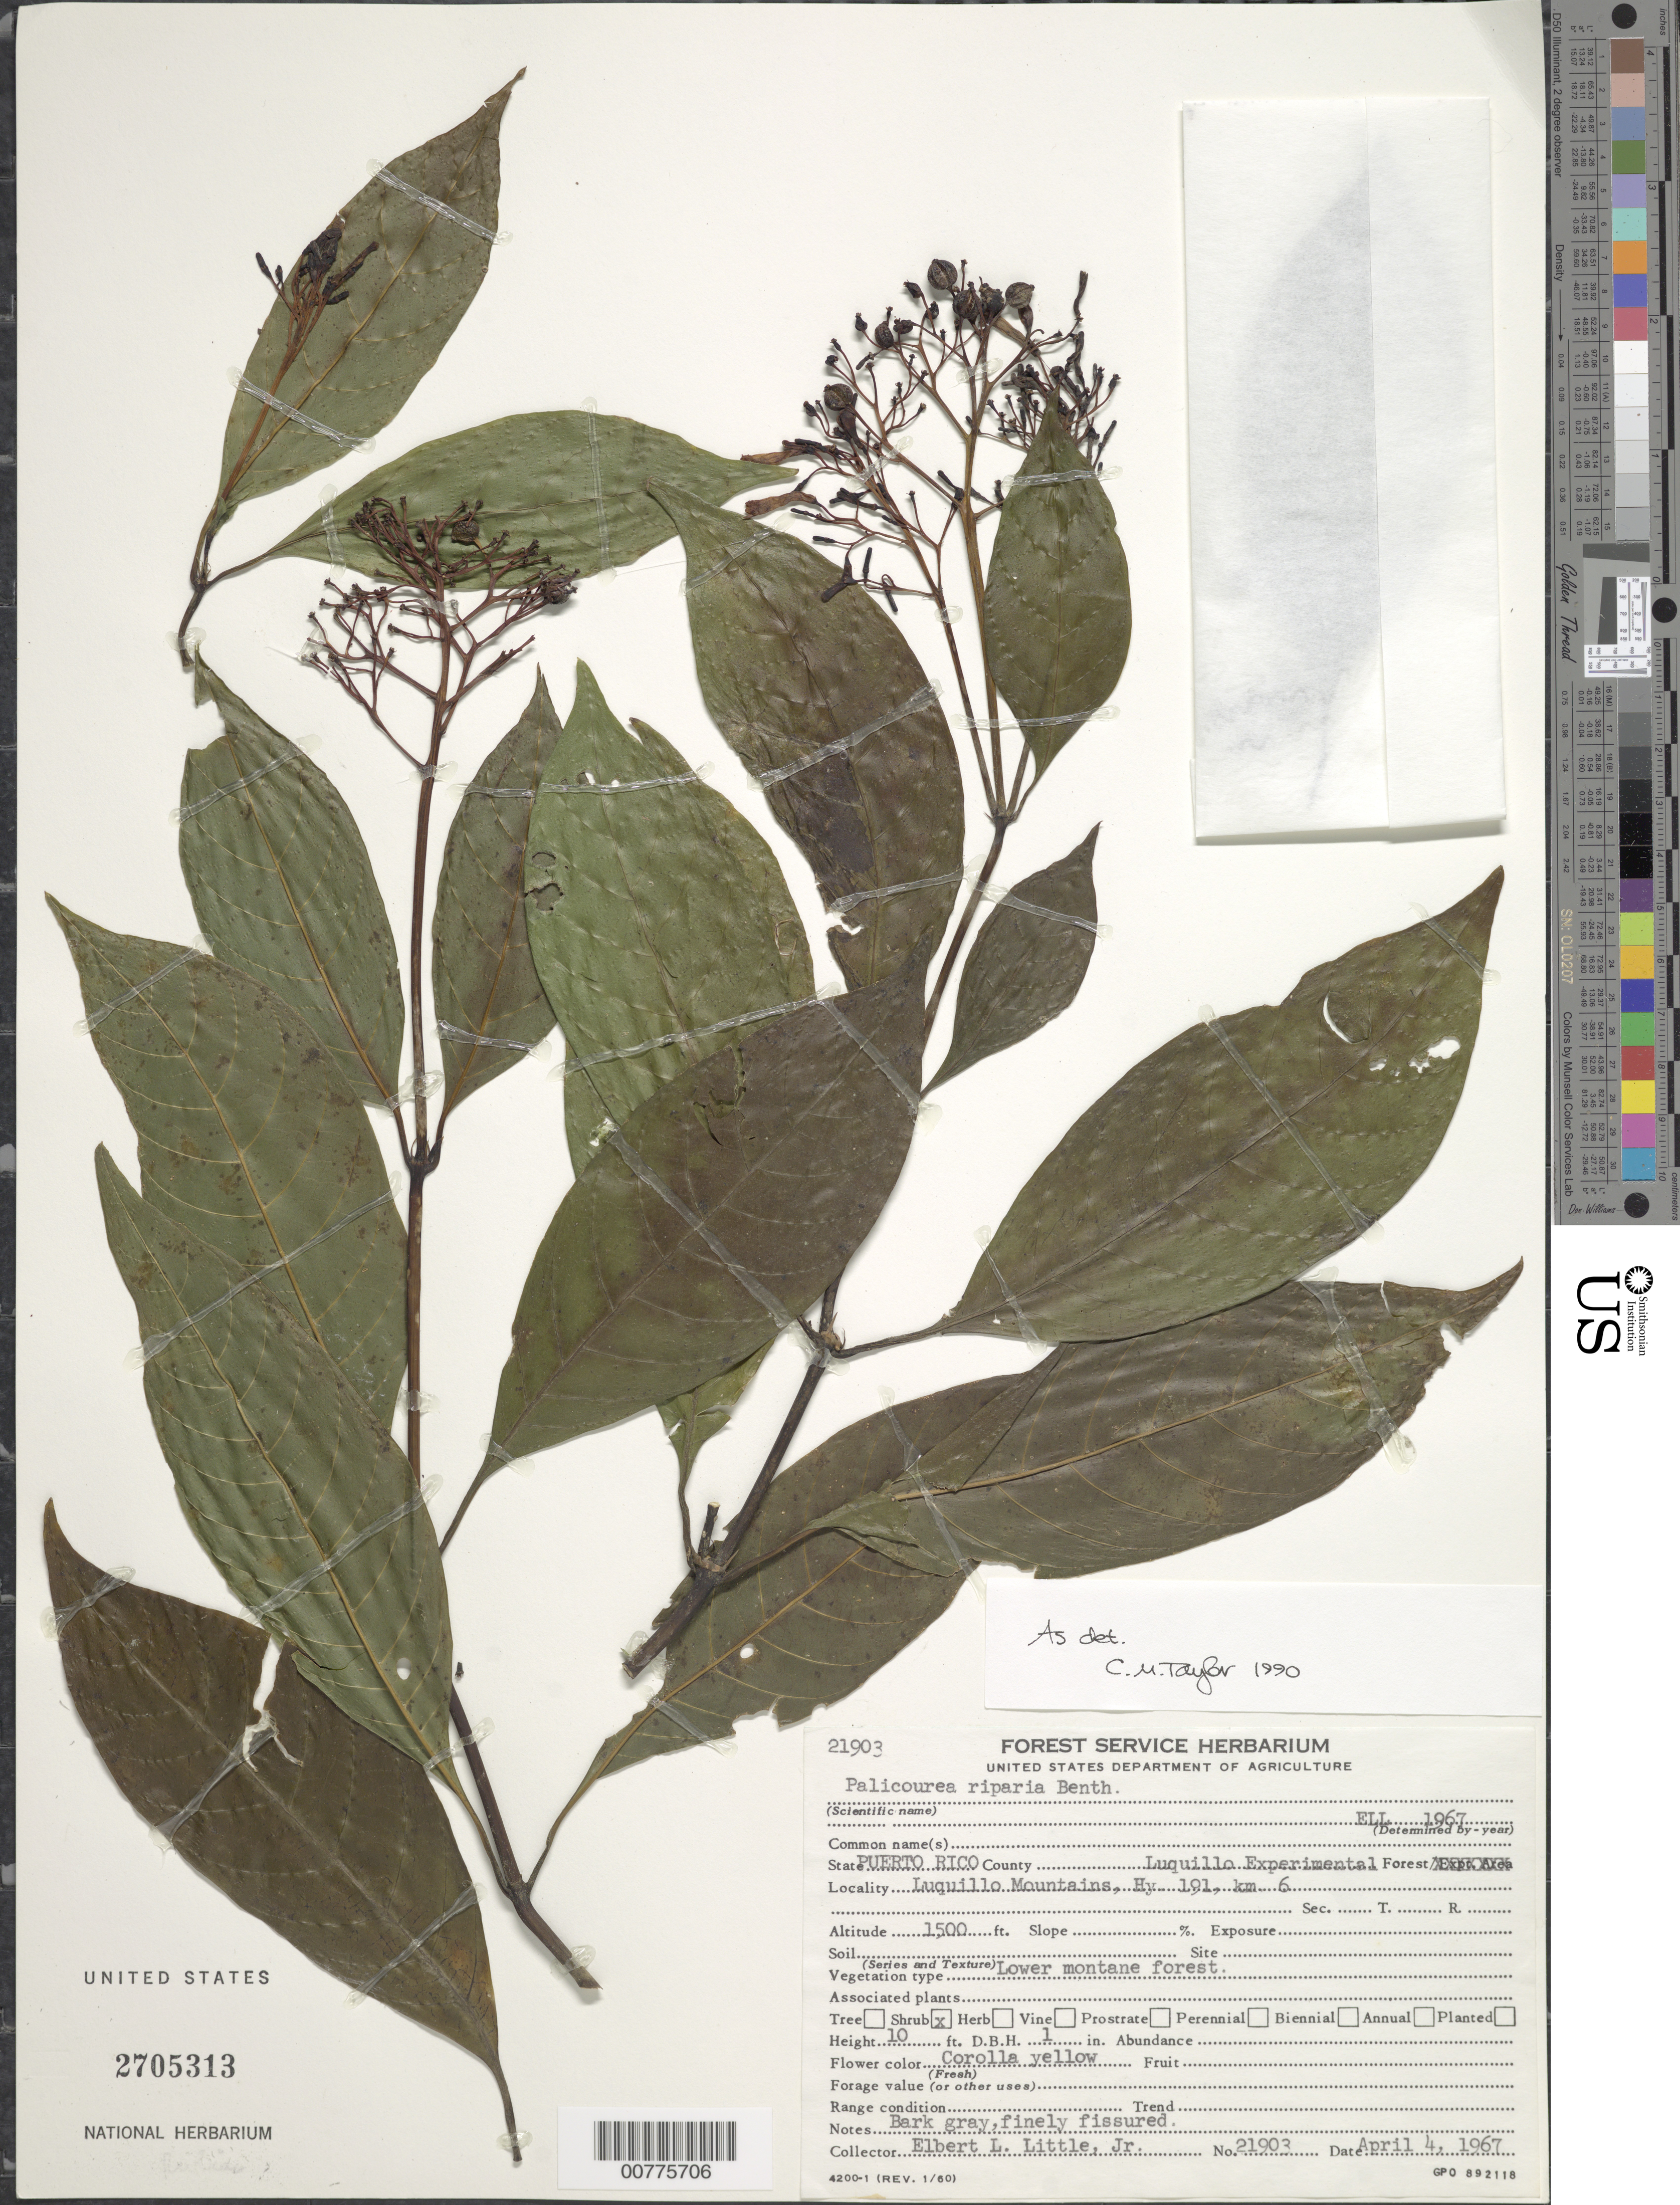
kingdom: Plantae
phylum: Tracheophyta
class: Magnoliopsida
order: Gentianales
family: Rubiaceae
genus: Palicourea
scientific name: Palicourea croceoides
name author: Desv. ex Ham.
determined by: Taylor, Charlotte M.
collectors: E. L. Little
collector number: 21903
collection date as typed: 04 Apr 1967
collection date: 1967-04-04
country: Puerto Rico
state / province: Luquillo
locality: Luquillo Experimental Forest. Luquillo Mts., Hy. 191, Km. 6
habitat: Lower montane forest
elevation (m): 457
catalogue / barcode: US 2705313